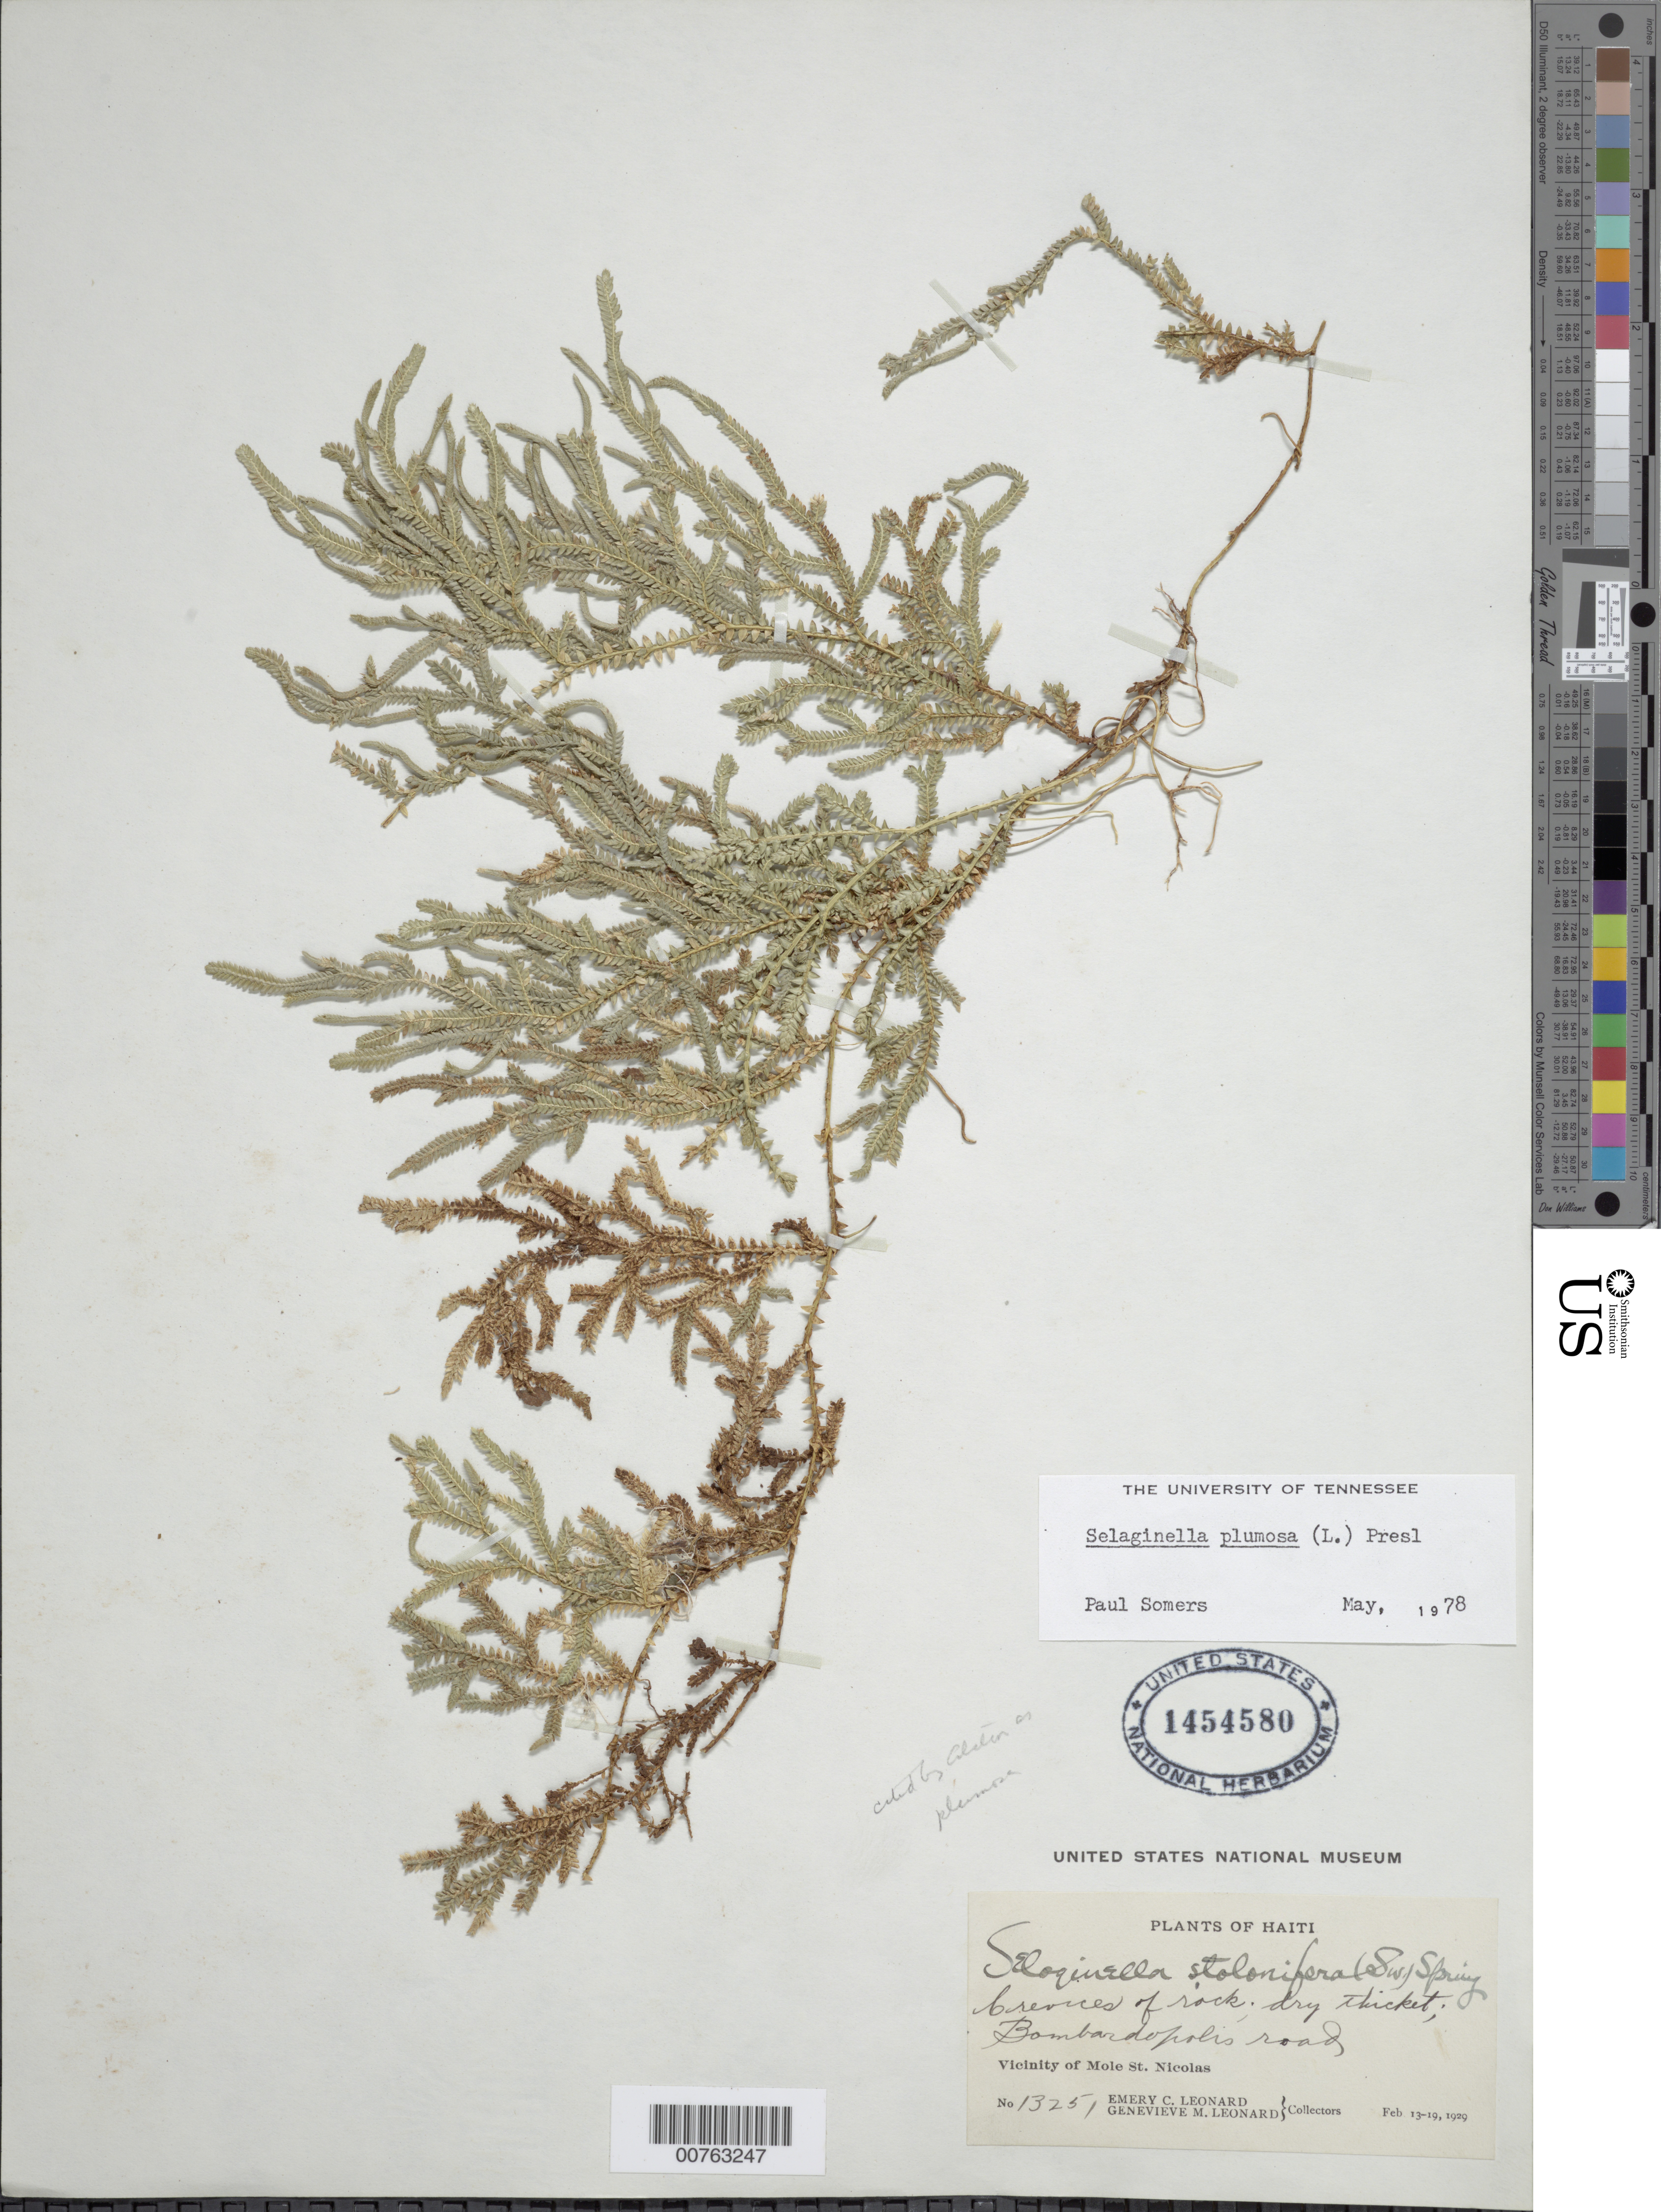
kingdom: Plantae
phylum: Tracheophyta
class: Lycopodiopsida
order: Selaginellales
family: Selaginellaceae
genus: Selaginella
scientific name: Selaginella plumosa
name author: (L.) C. Presl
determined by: Somers, P., (TENN), University of Tennessee Knoxville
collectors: E. C. Leonard & G. M. Leonard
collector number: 1325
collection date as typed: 13 Feb 1929 to 19 Feb 1929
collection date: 1929-02-13/1929-02-19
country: Haiti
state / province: Nord-Óuest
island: Hispaniola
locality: Vicinity of Mole St. Nicolas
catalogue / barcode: US 1454580